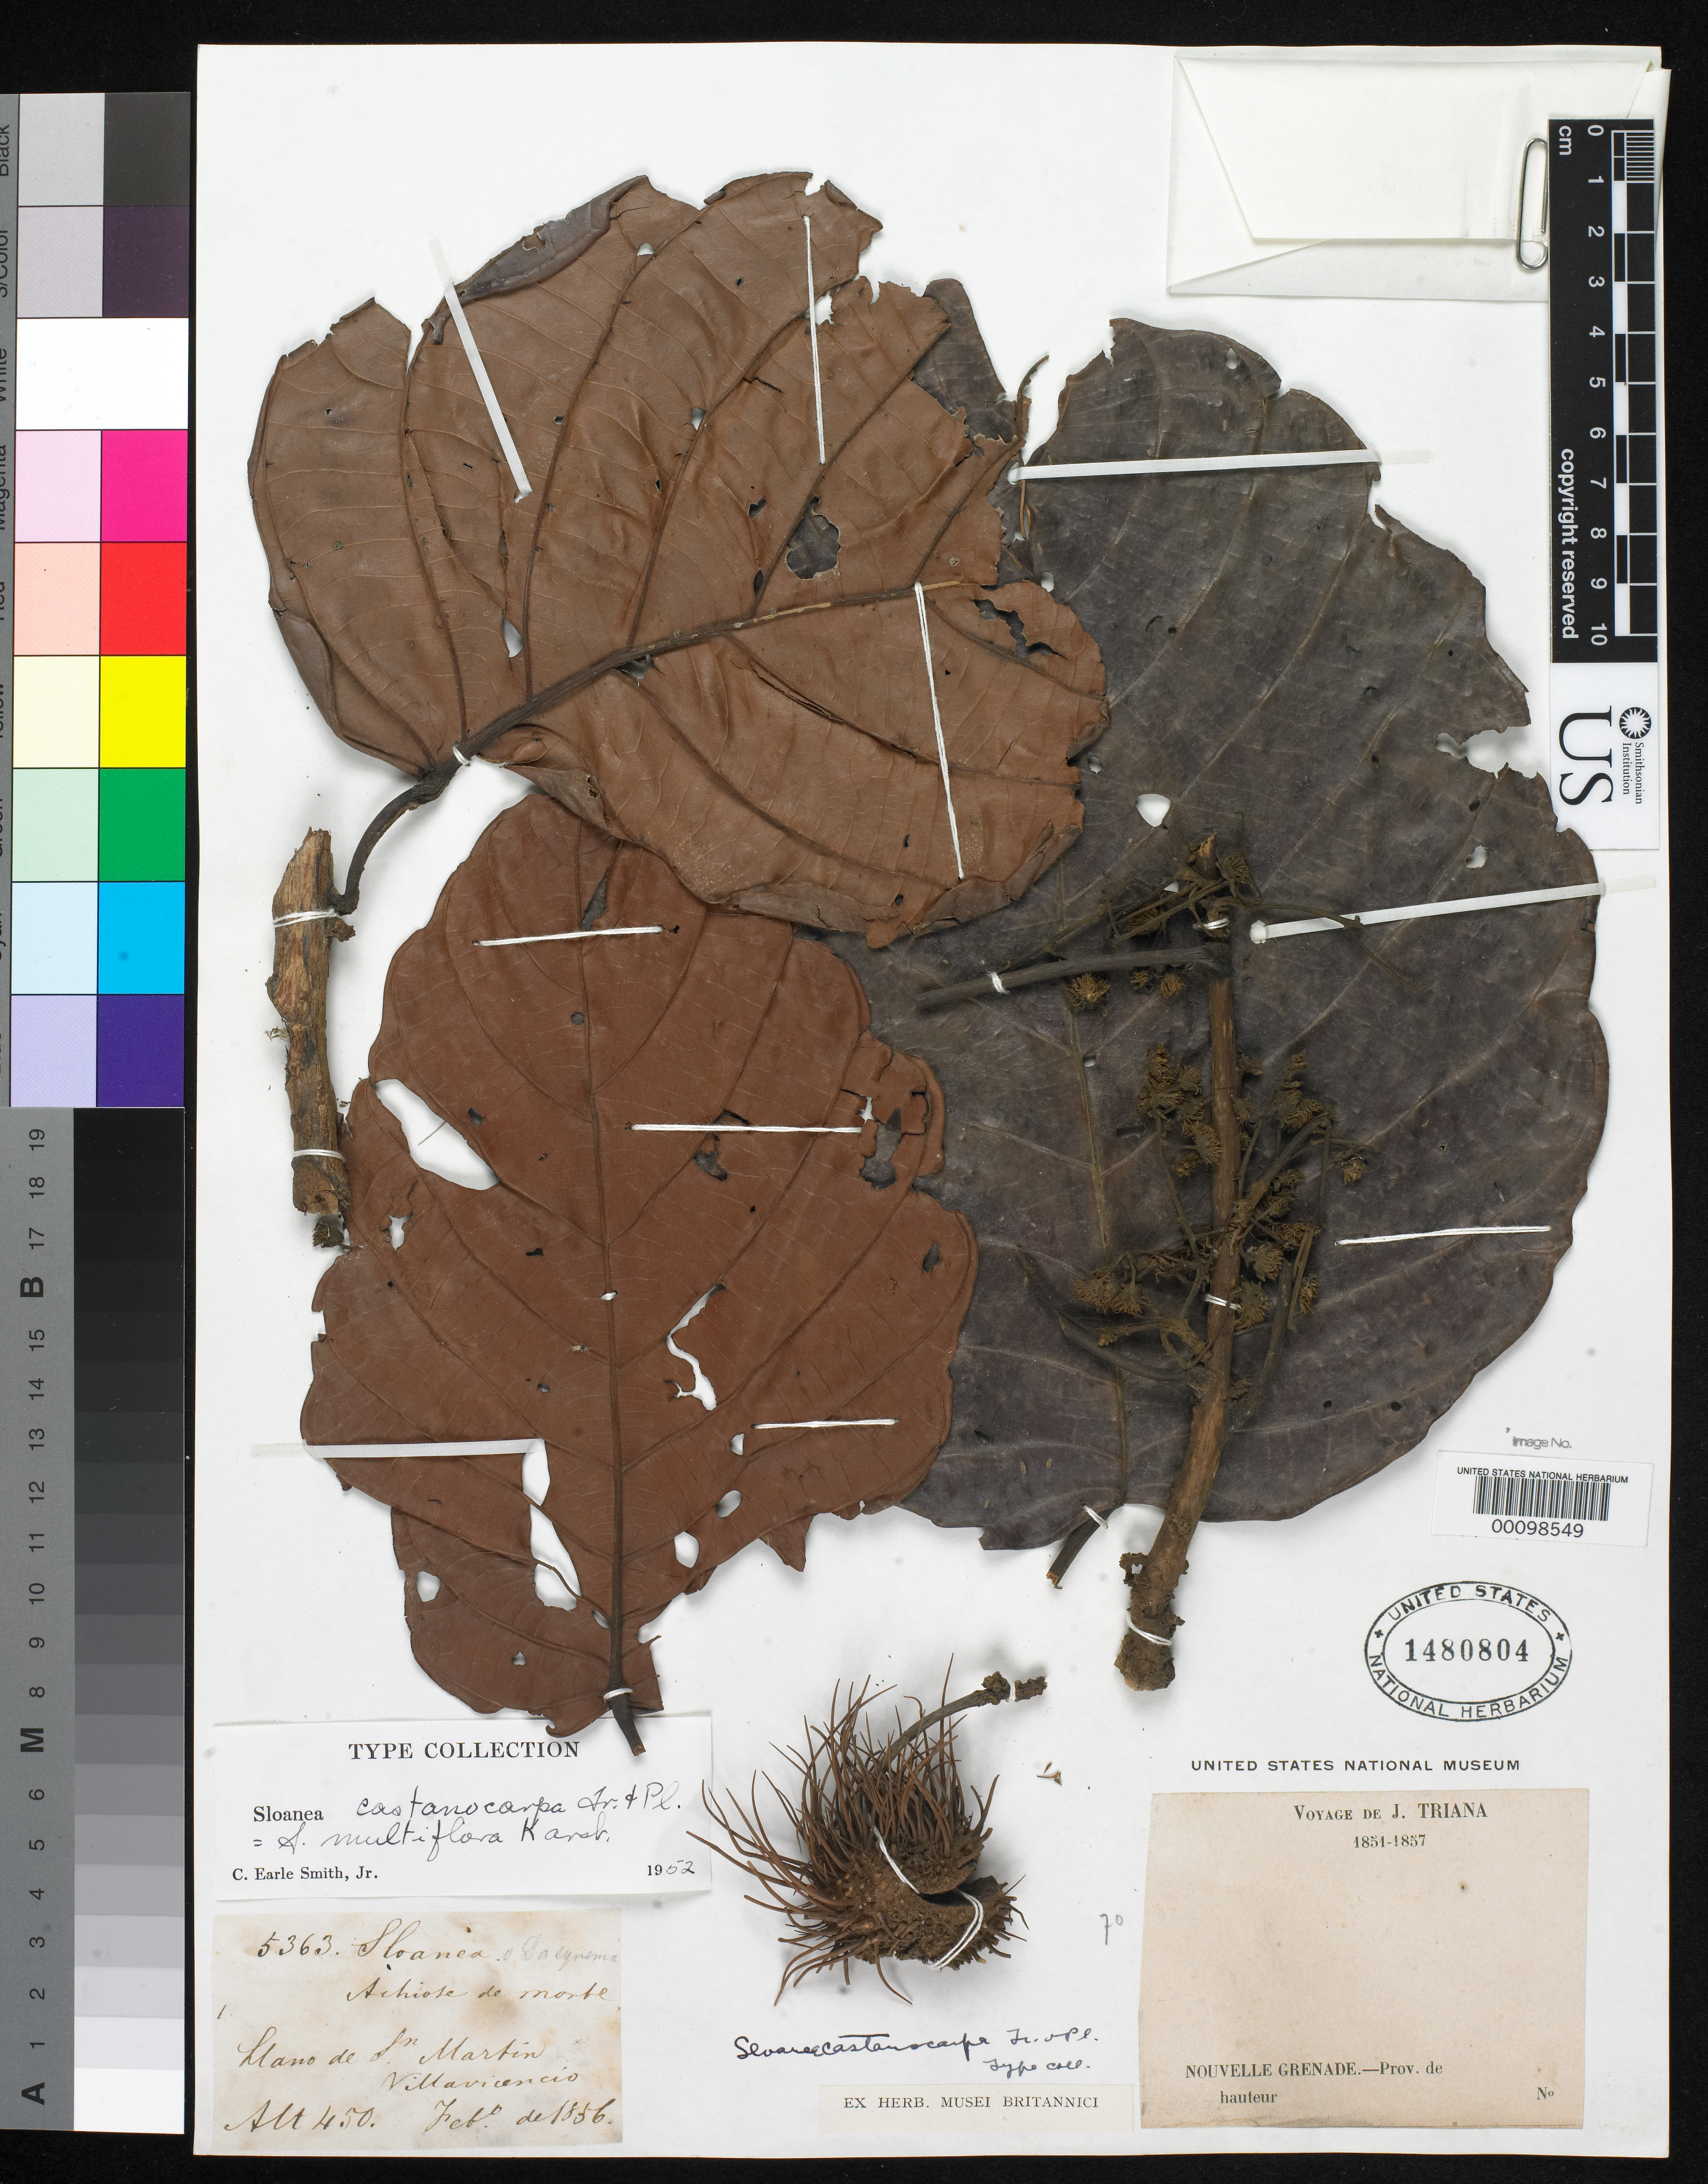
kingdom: Plantae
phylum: Tracheophyta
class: Magnoliopsida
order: Oxalidales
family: Elaeocarpaceae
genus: Sloanea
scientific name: Sloanea castanocarpa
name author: Triana & Planch.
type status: Type Collection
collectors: J. J. Triana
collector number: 5363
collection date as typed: Feb 1956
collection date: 1956-02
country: Colombia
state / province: Santander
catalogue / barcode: US 1480804